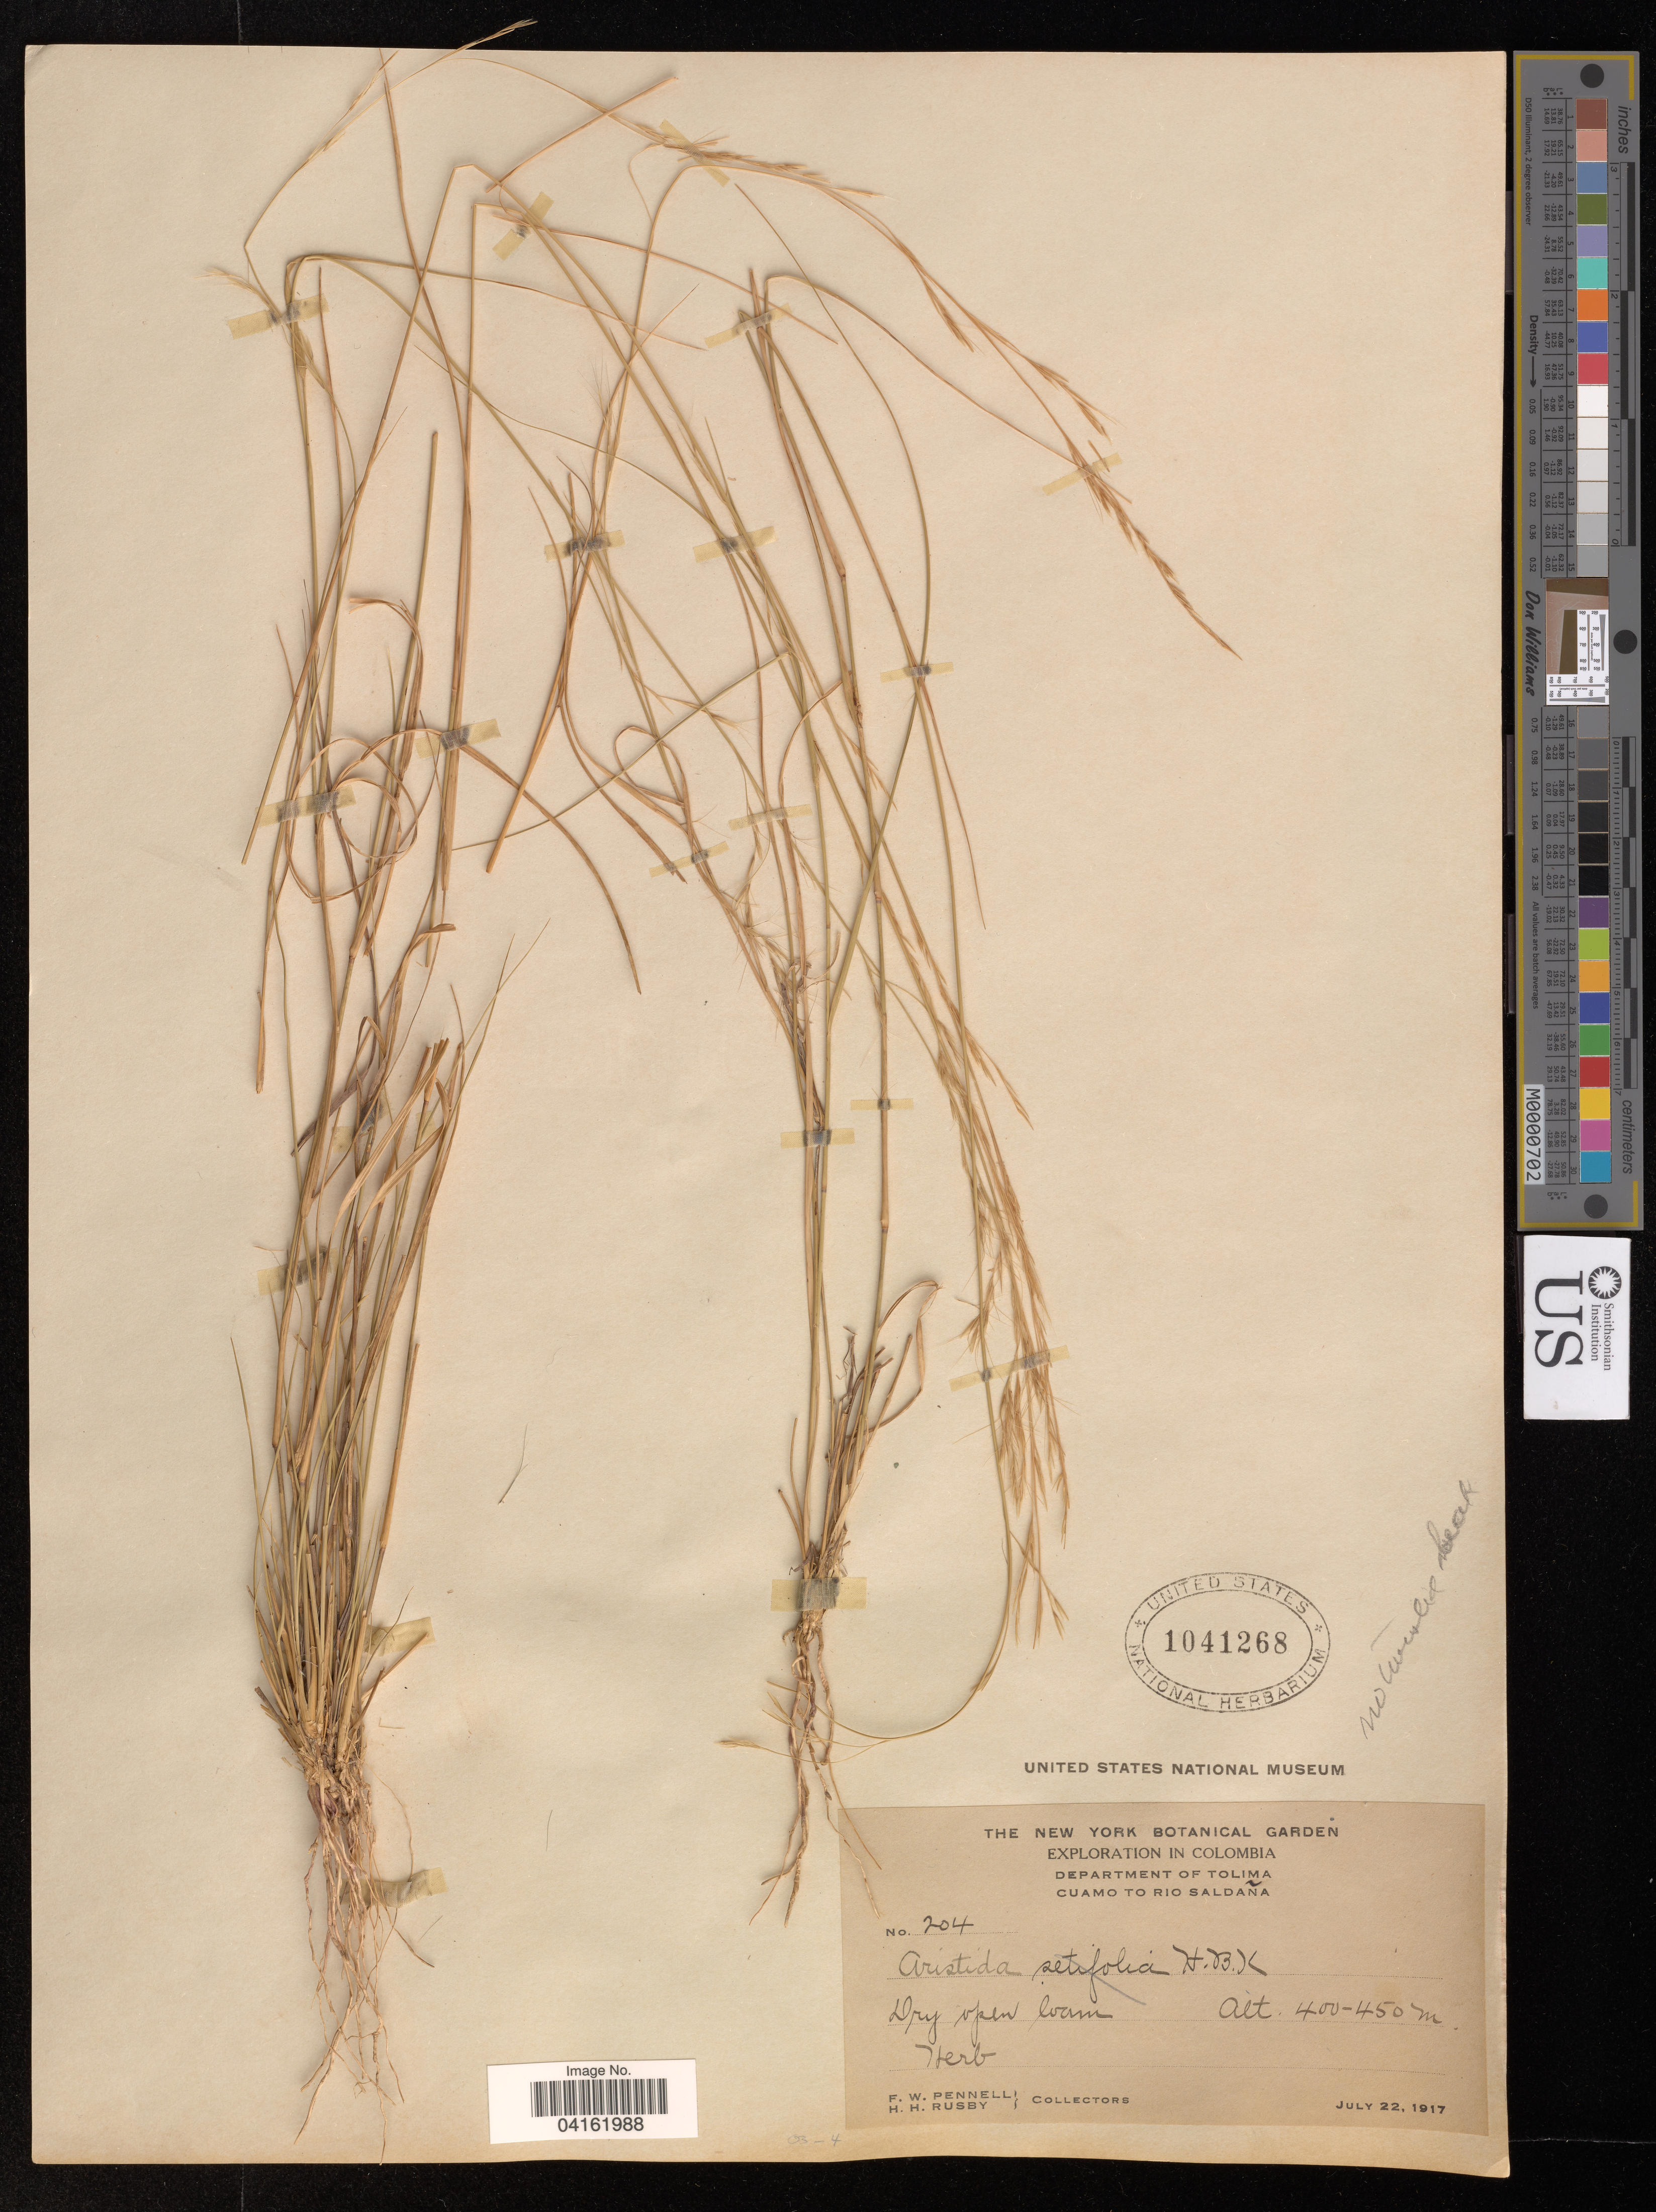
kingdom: Plantae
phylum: Tracheophyta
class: Liliopsida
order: Poales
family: Poaceae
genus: Aristida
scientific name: Aristida sp.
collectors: F. W. Pennell & H. H. Rusby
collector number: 204*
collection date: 1917-07-22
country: Colombia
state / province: Tolima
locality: Departmennt of Tolima. Cuamo to Rio Saldaña.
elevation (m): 400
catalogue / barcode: US 1041268